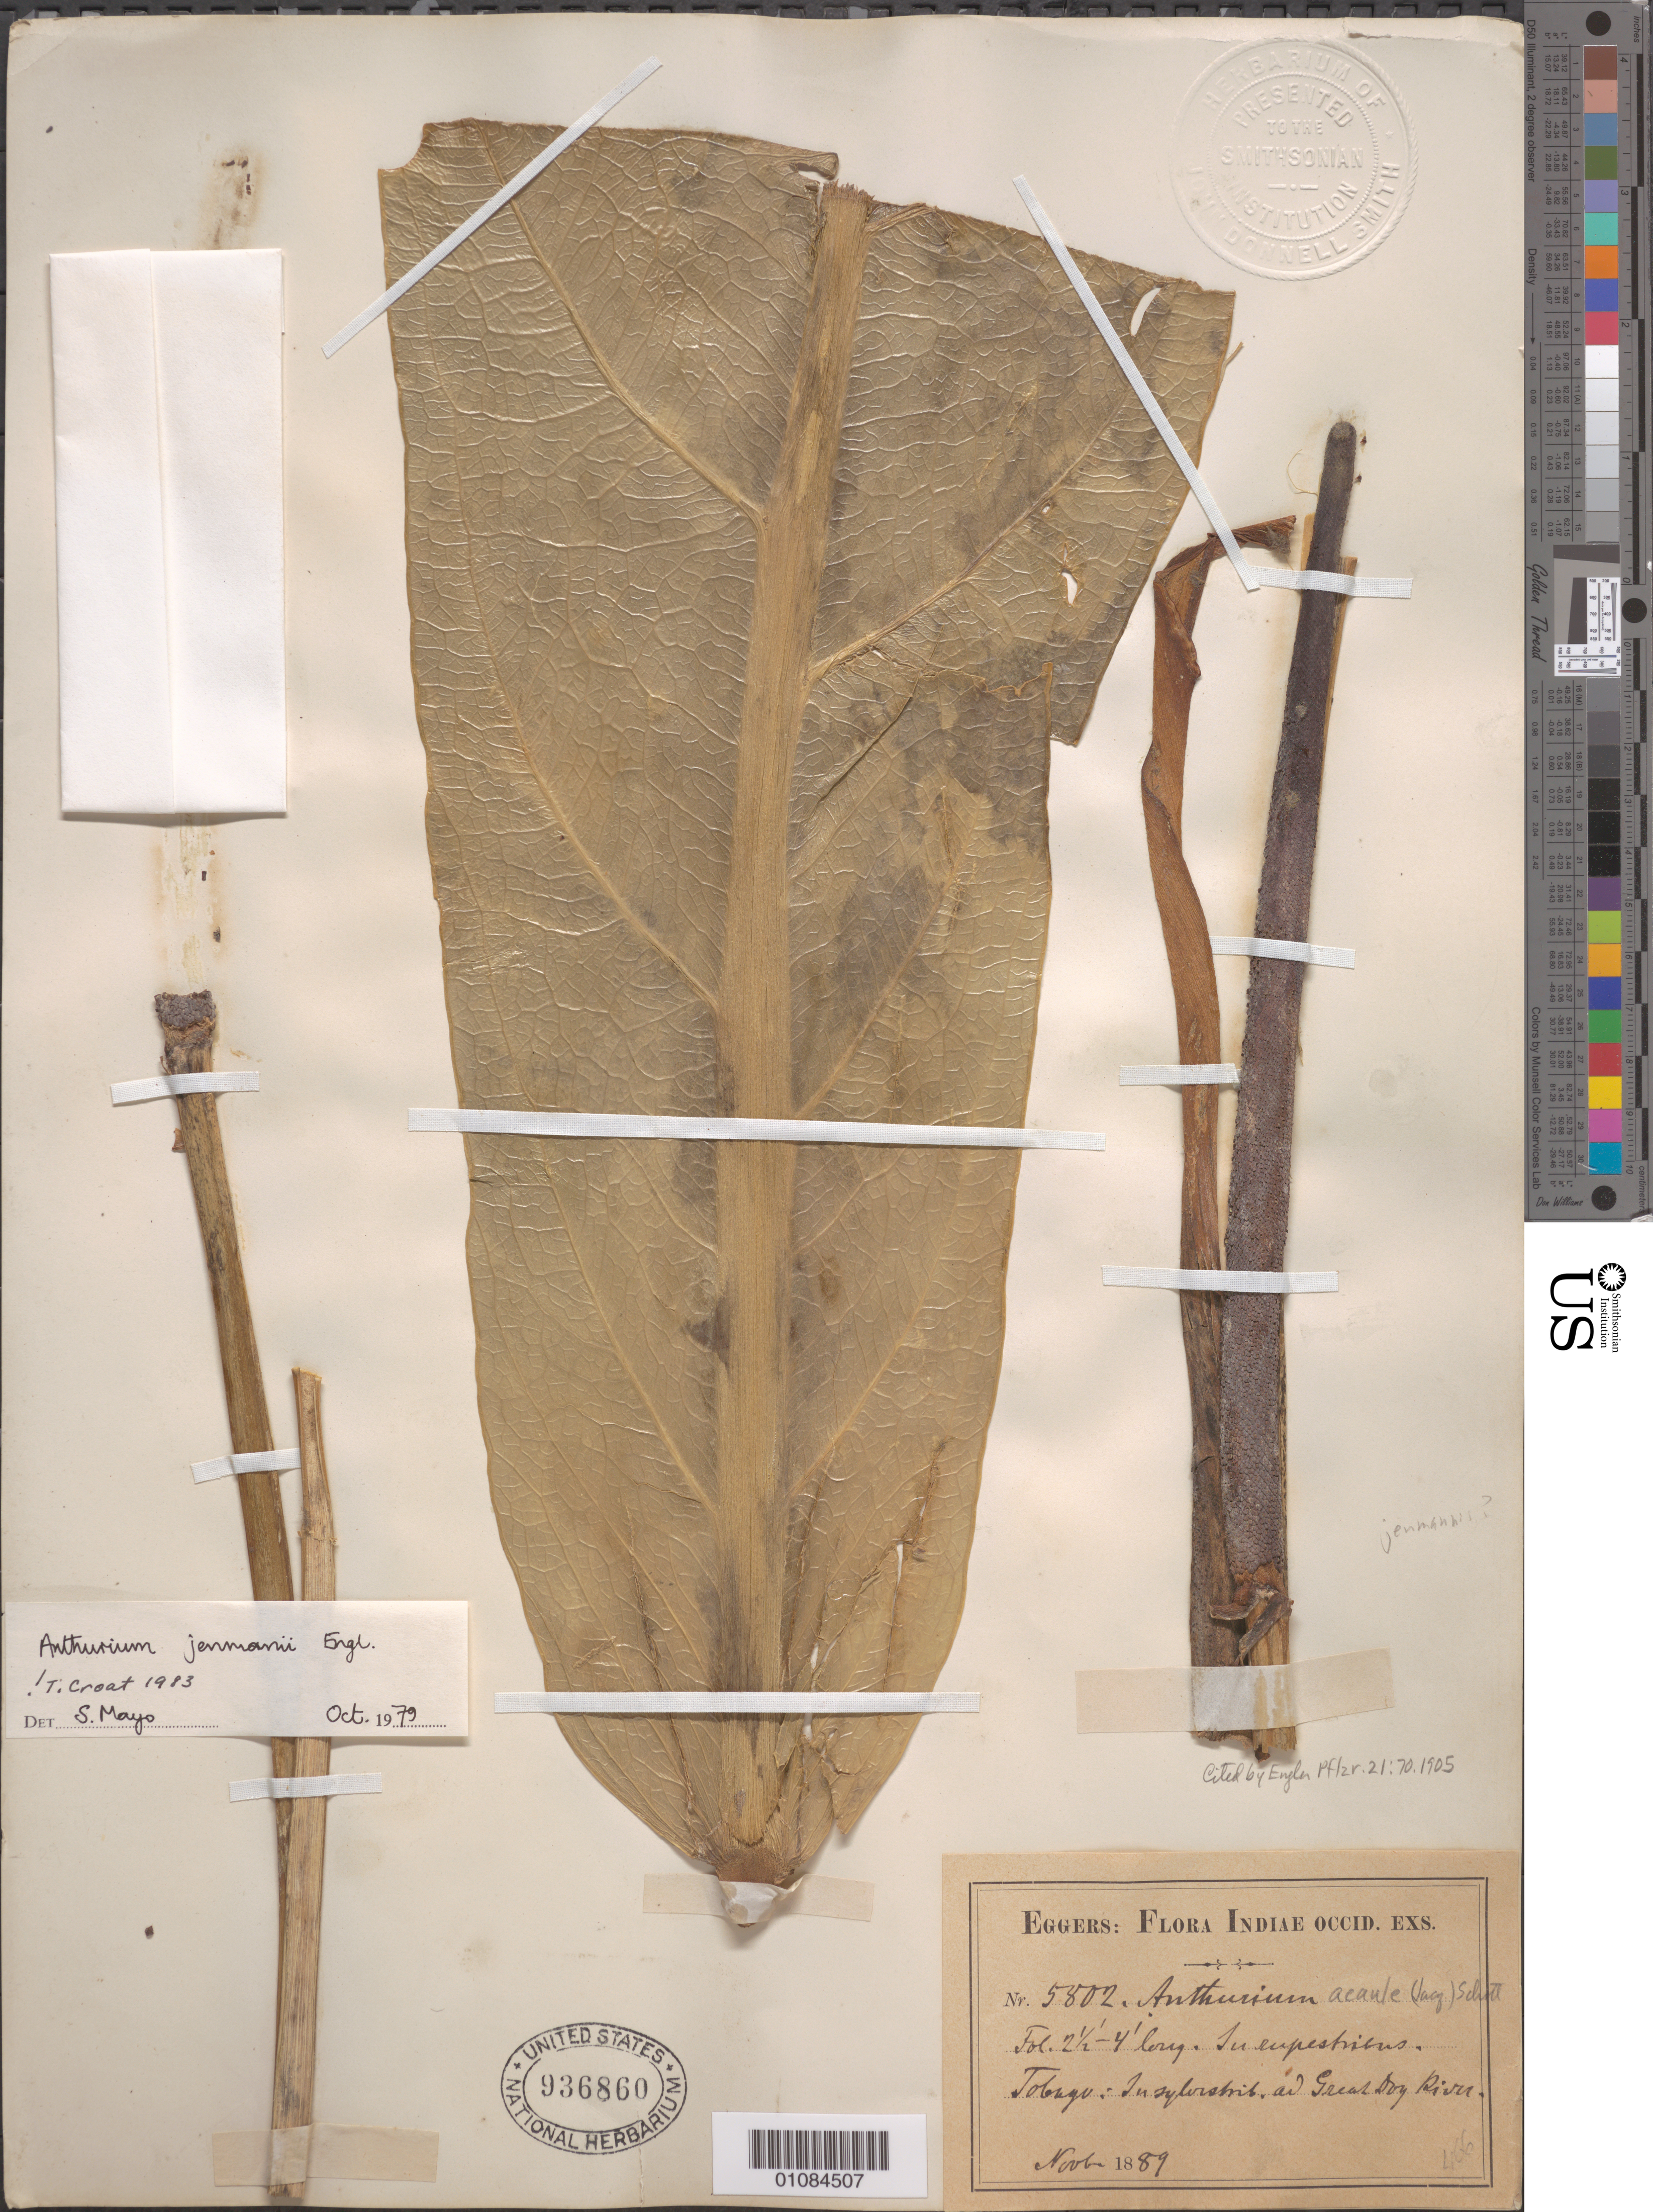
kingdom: Plantae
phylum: Tracheophyta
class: Liliopsida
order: Alismatales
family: Araceae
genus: Anthurium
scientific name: Anthurium jenmanii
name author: Engl.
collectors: H. F. A. von Eggers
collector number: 5802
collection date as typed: Nov 1889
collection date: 1889-11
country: Trinidad and Tobago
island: Tobago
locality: Tobago: ad Great Dog River.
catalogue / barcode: US 936860